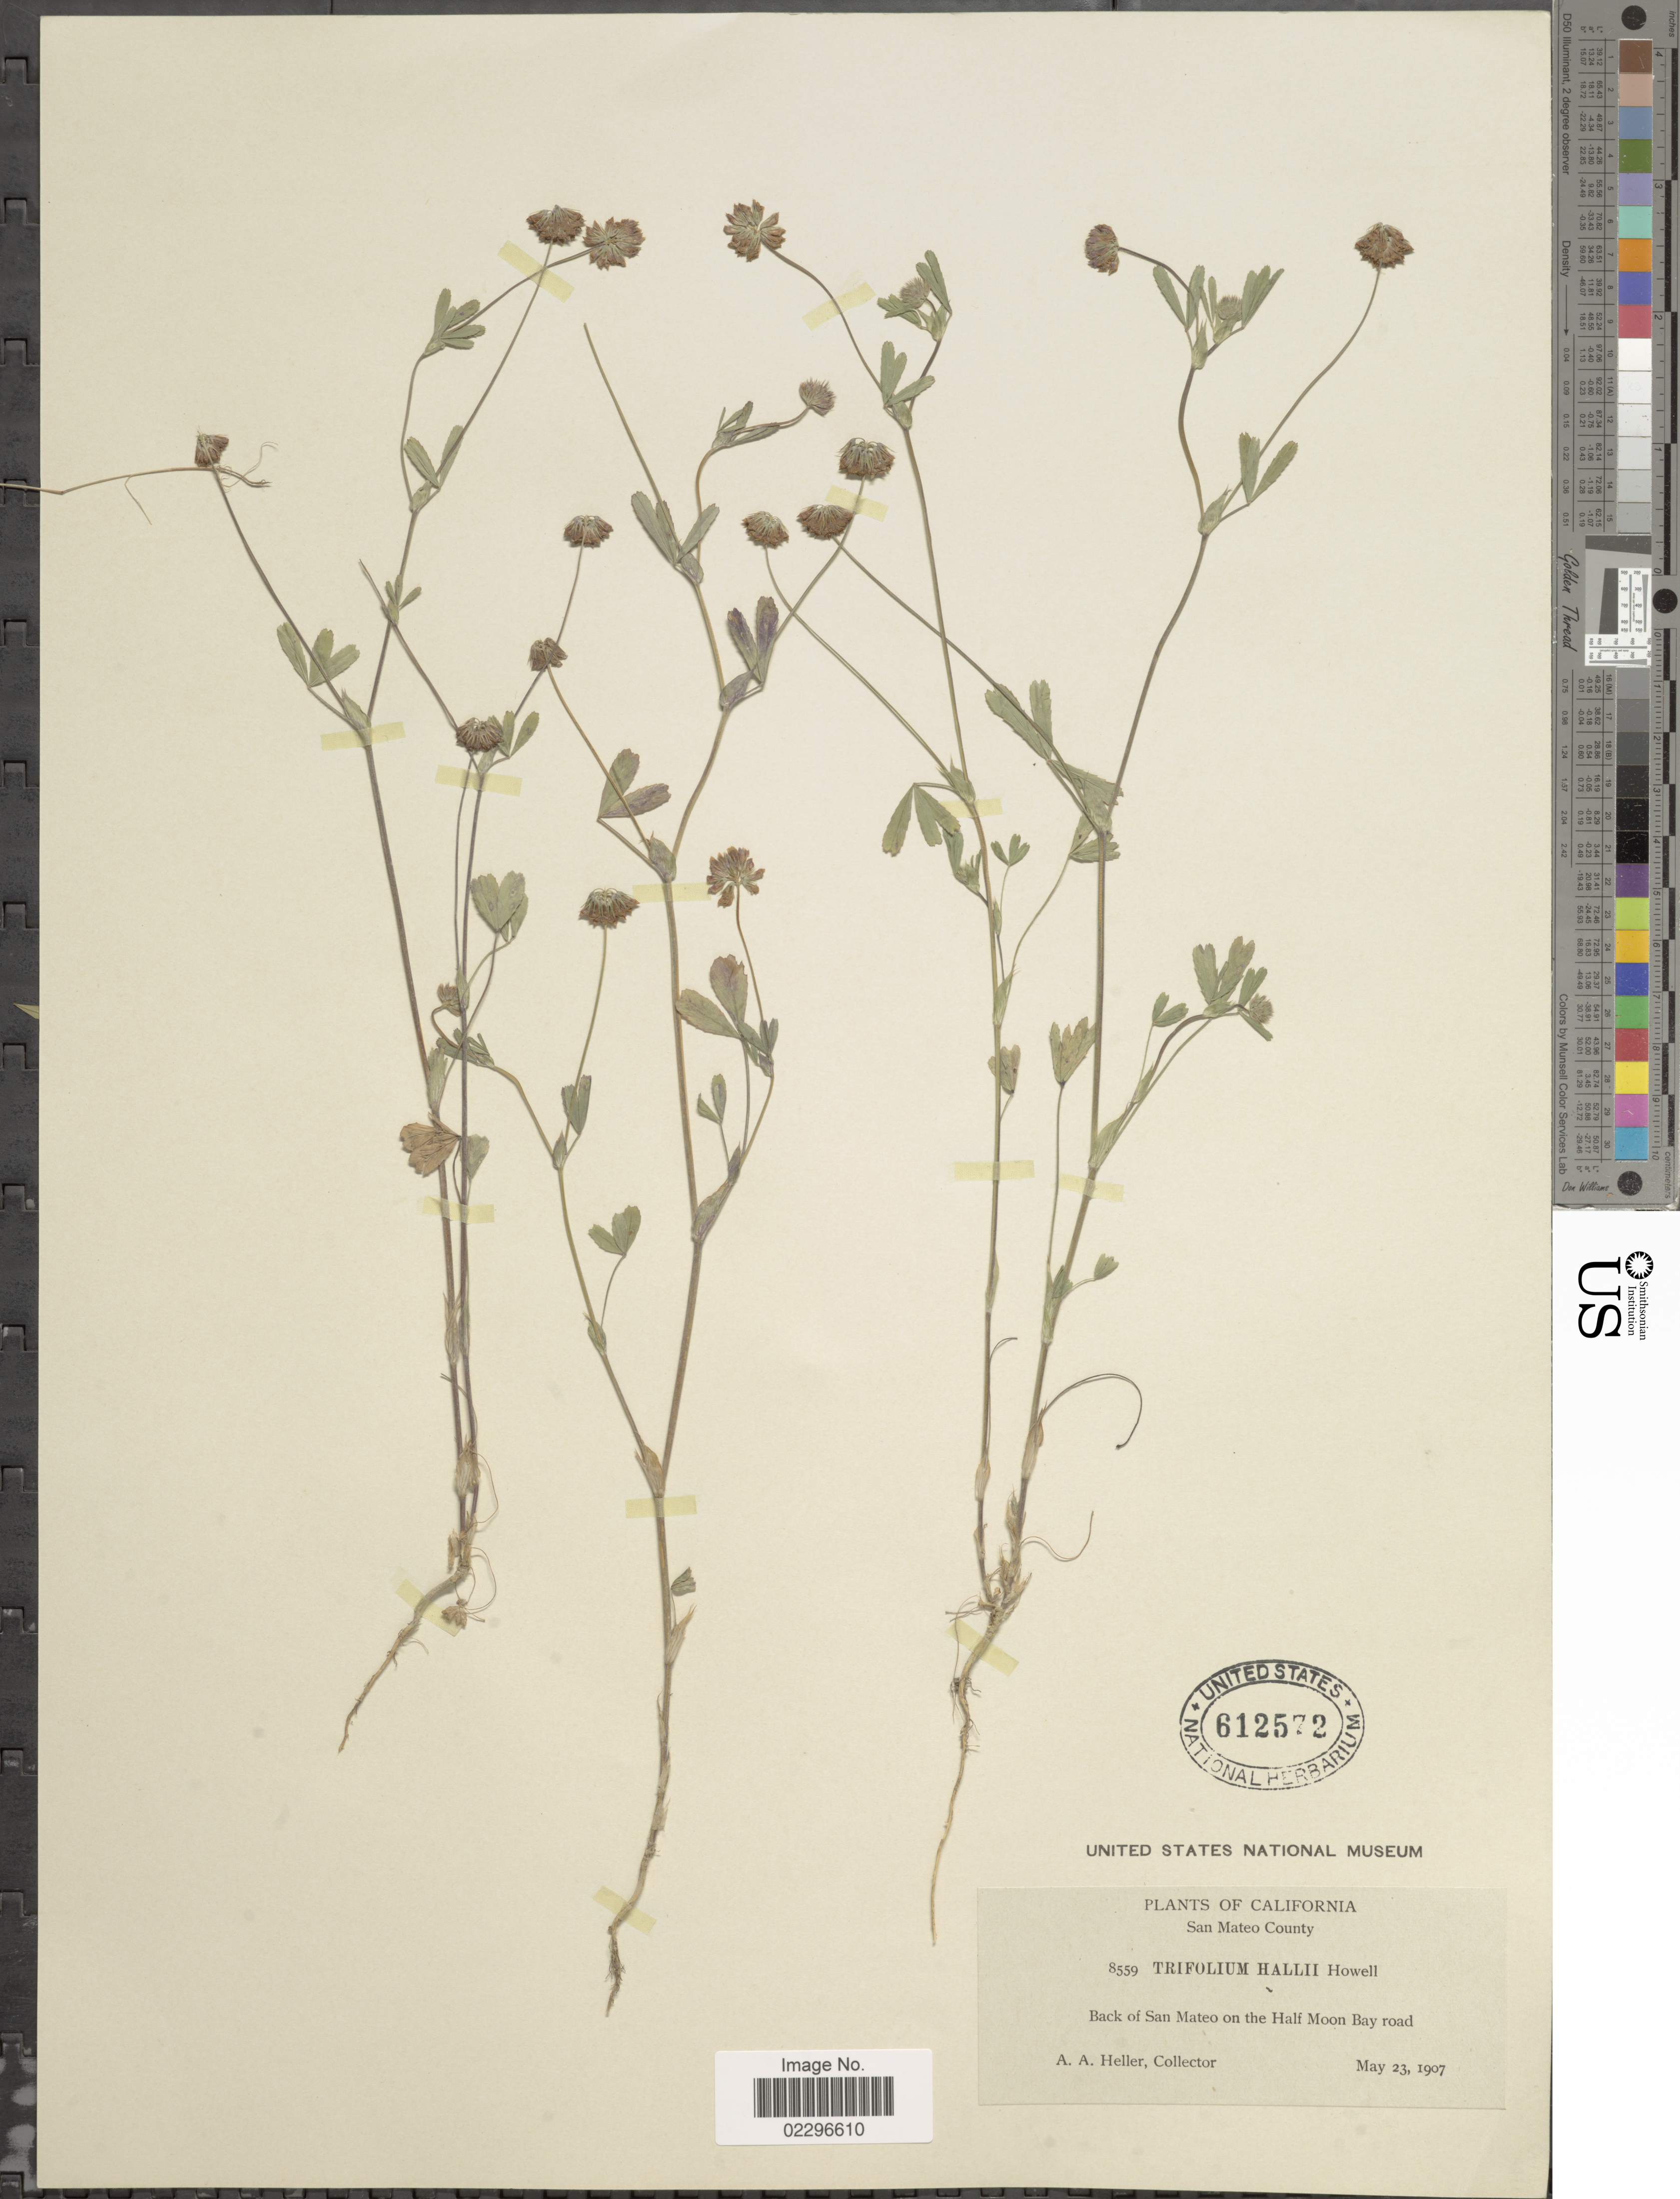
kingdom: Plantae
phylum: Tracheophyta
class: Magnoliopsida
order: Fabales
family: Fabaceae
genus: Trifolium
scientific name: Trifolium hallii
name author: Howell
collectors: A. A. Heller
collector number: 8559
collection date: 1907-05-23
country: United States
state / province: California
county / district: San Mateo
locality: San Mateo County, Back of San Mateo on the Half Moon Bay Road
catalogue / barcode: US 612572